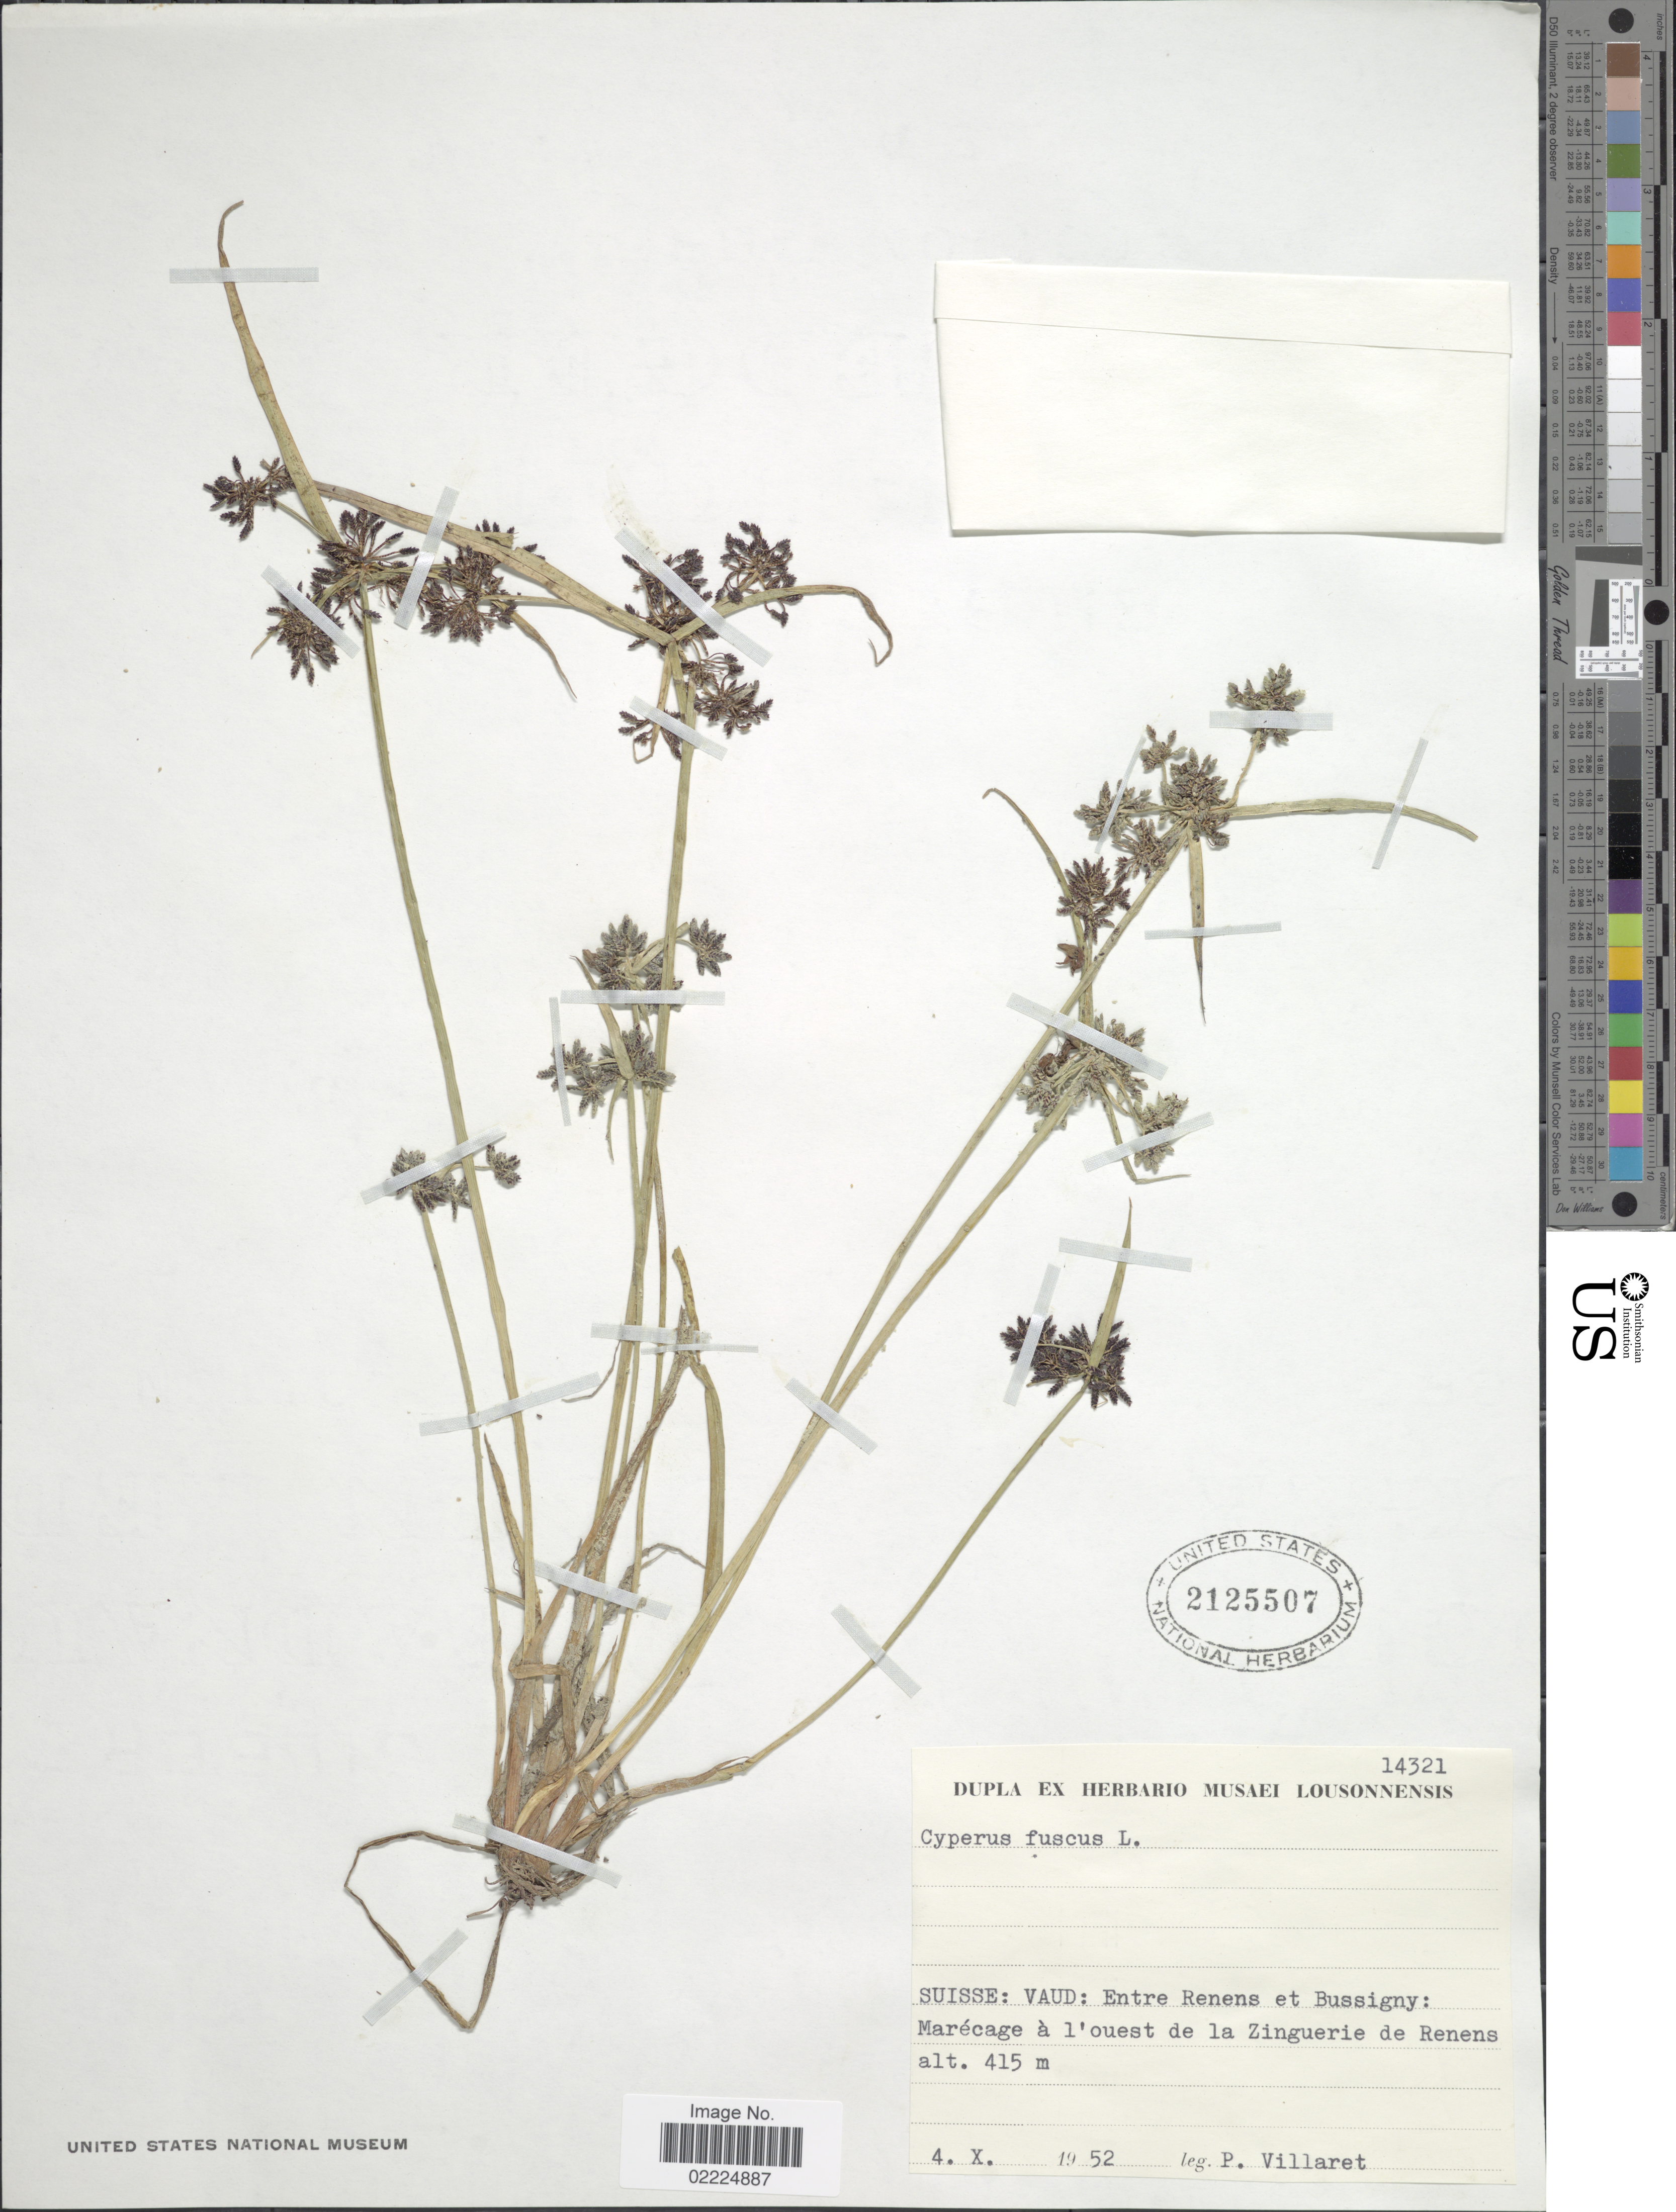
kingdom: Plantae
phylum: Tracheophyta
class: Liliopsida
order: Poales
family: Cyperaceae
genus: Cyperus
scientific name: Cyperus fuscus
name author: L.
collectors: P. Villaret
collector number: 14321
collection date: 1952-10-04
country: Switzerland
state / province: Vaud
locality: Suisse: Vaud: Entre Renens et Bussigny: Marecage a lóuest de la Zinguerie de Renens.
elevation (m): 415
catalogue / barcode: US 2125507